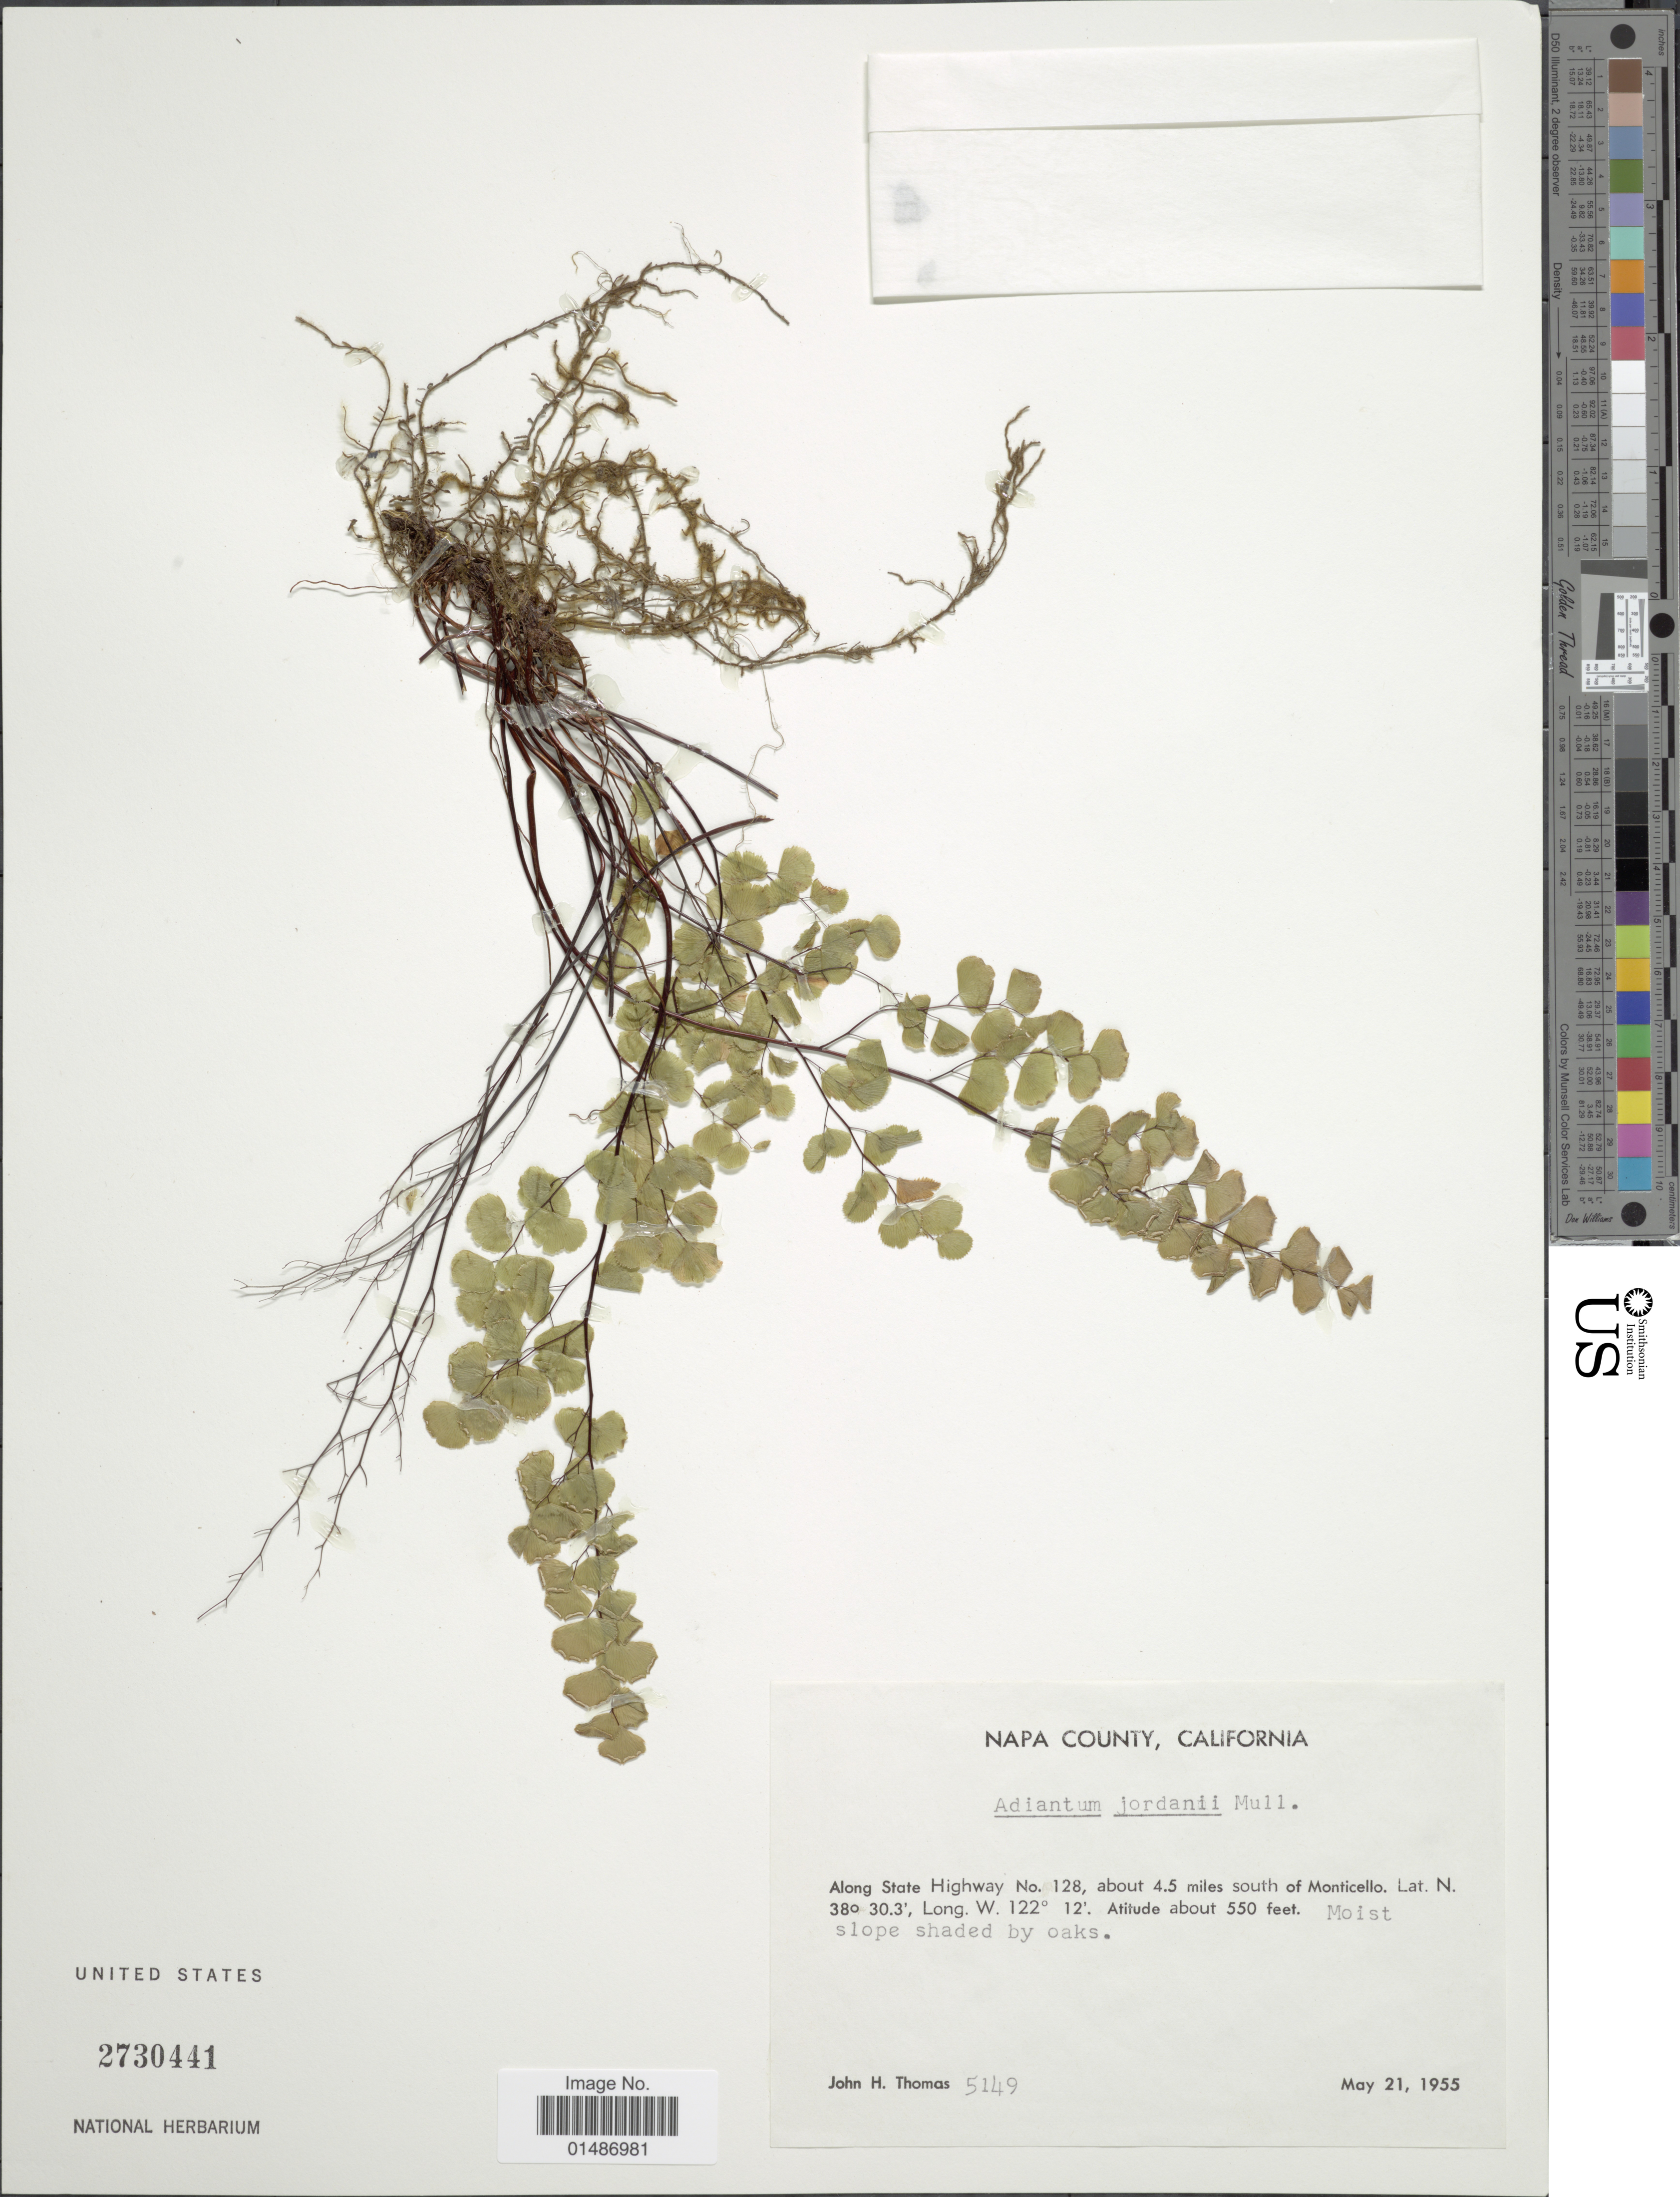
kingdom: Plantae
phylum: Tracheophyta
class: Polypodiopsida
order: Polypodiales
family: Pteridaceae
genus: Adiantum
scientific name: Adiantum jordanii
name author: C.H. Mull.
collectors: J. H. Thomas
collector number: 5149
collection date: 1955-05-21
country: United States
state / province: California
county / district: Napa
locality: Napa County. Along State Highway No. 128, about 4.5 miles south of Monticello.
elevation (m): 168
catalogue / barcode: US 2730441